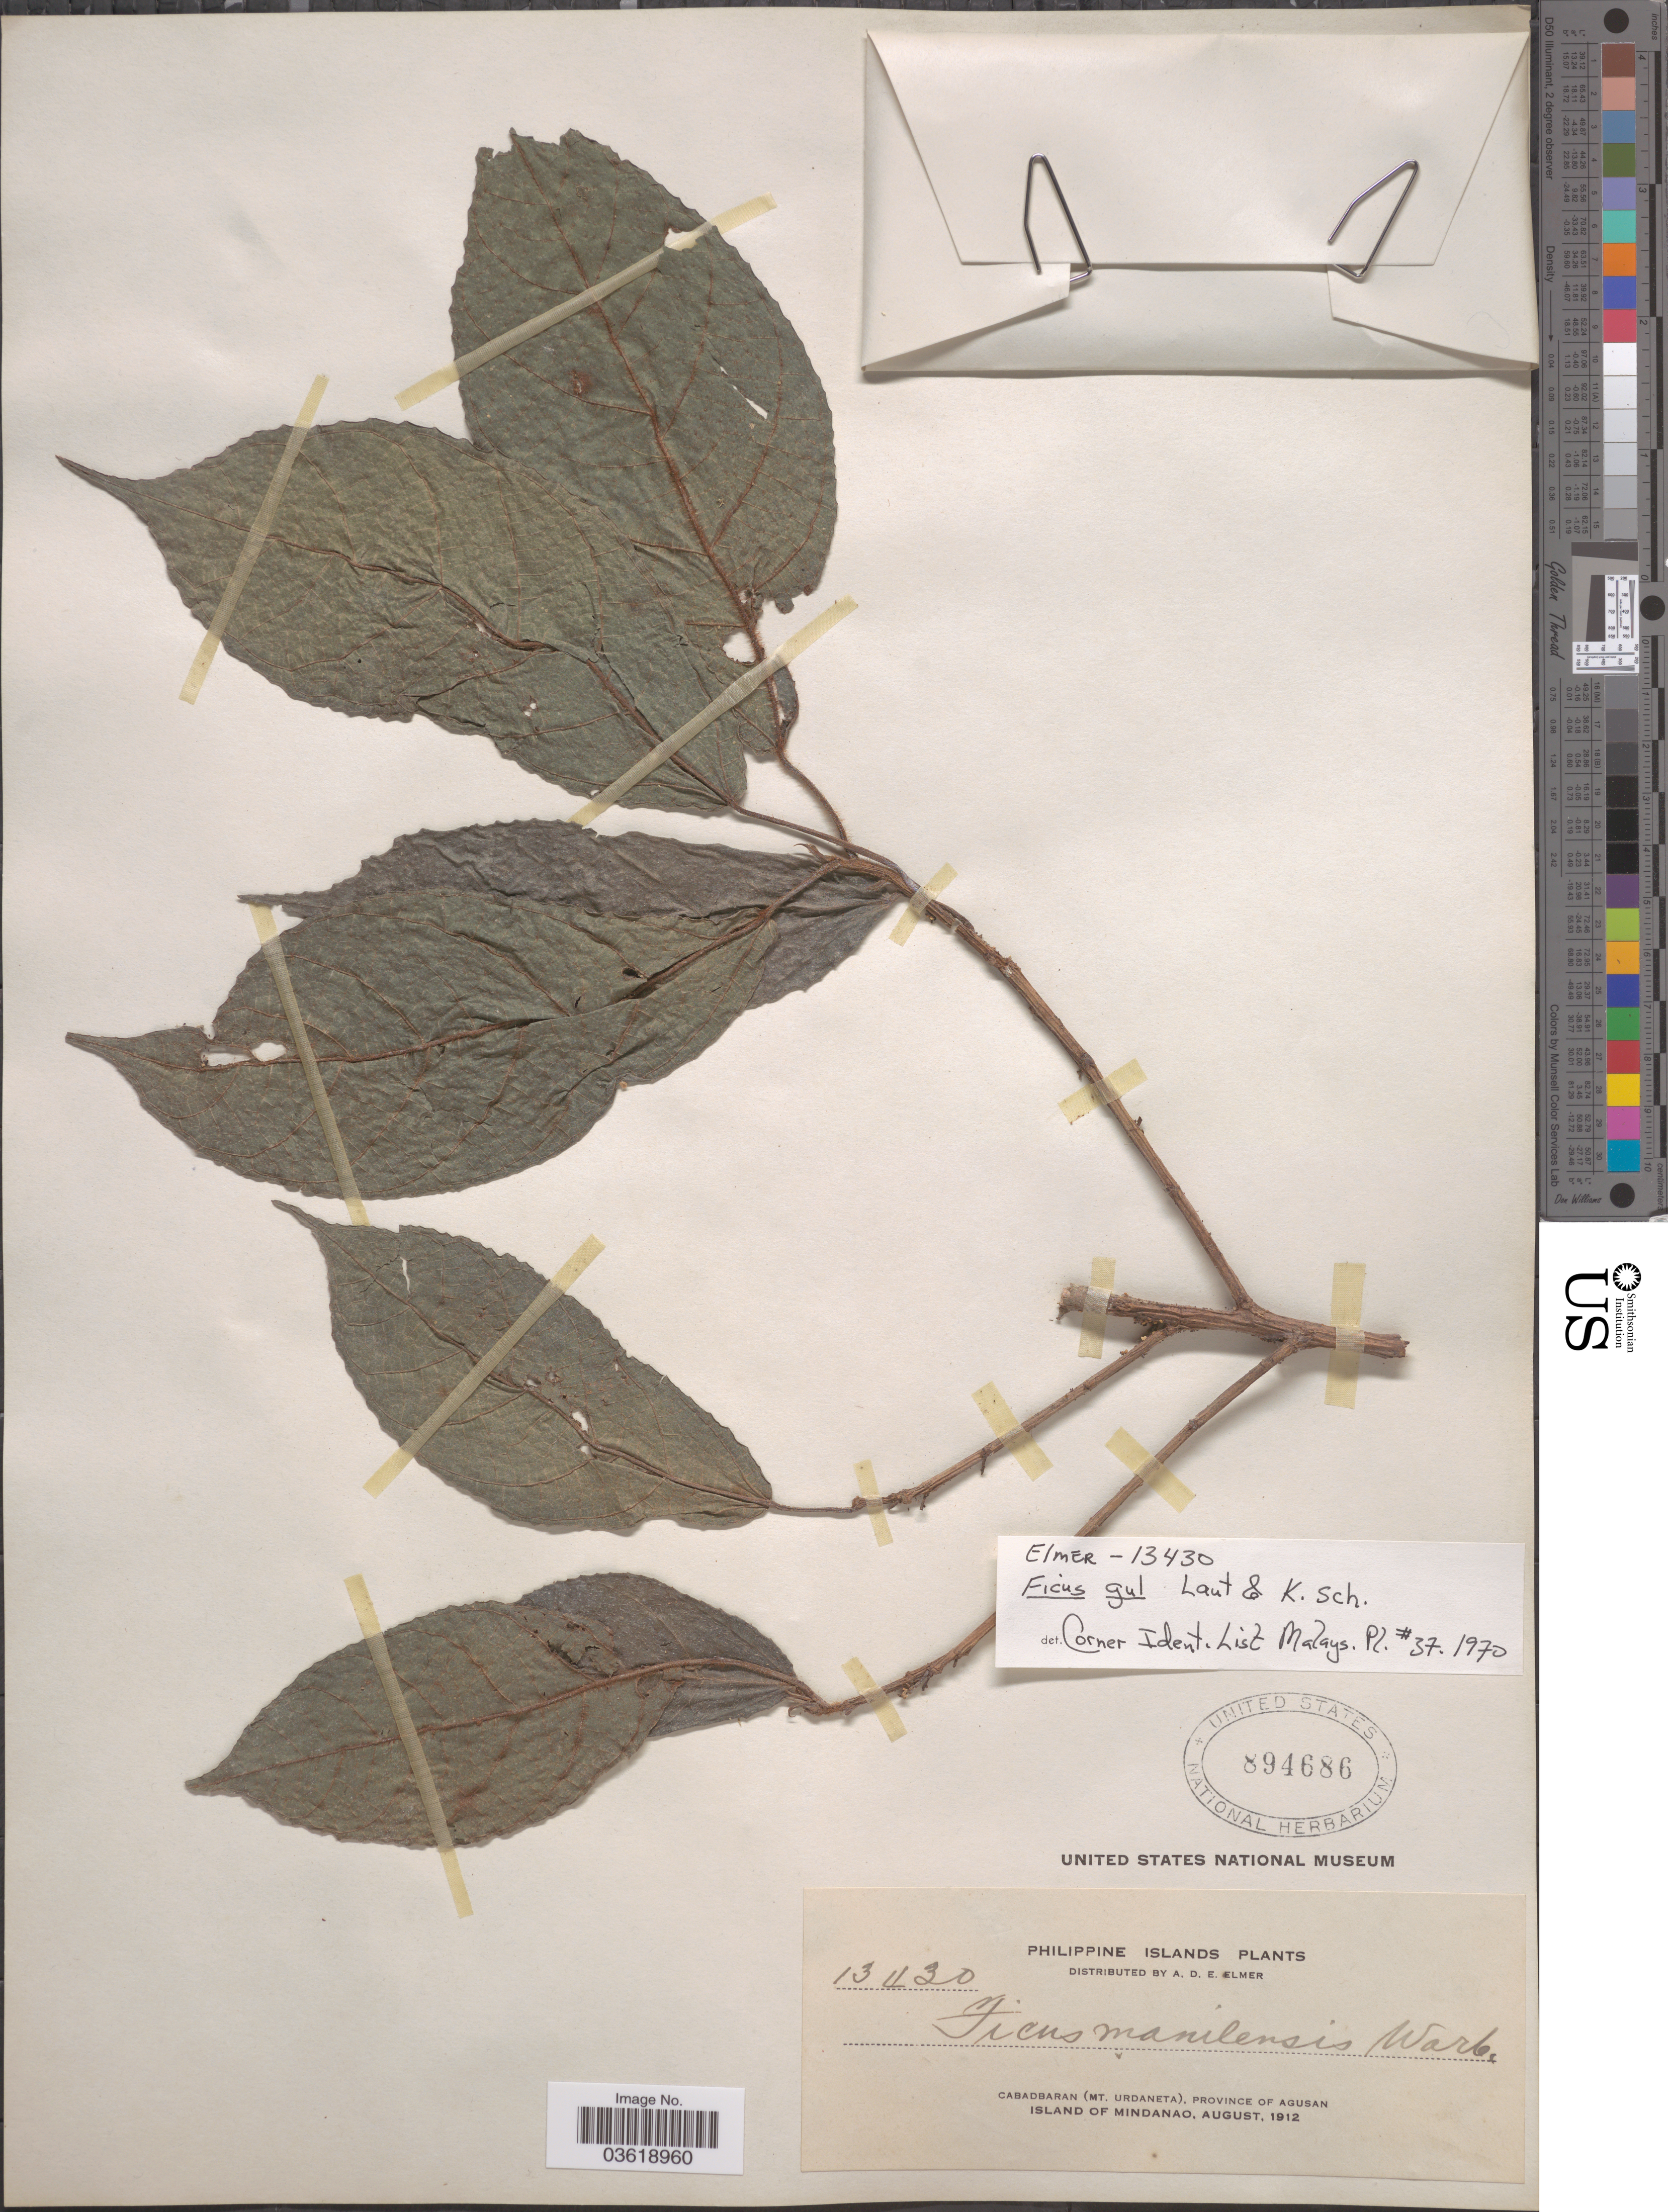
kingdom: Plantae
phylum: Tracheophyta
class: Magnoliopsida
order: Rosales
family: Moraceae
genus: Ficus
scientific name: Ficus gul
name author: Lauterb. & K. Schum.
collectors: A. D. E. Elmer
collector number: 13430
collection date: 1912-08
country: Philippines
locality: Cabadbaran (Mt. Urdaneta), Province of Agusan. Island of Mindanao.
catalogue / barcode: US 894686